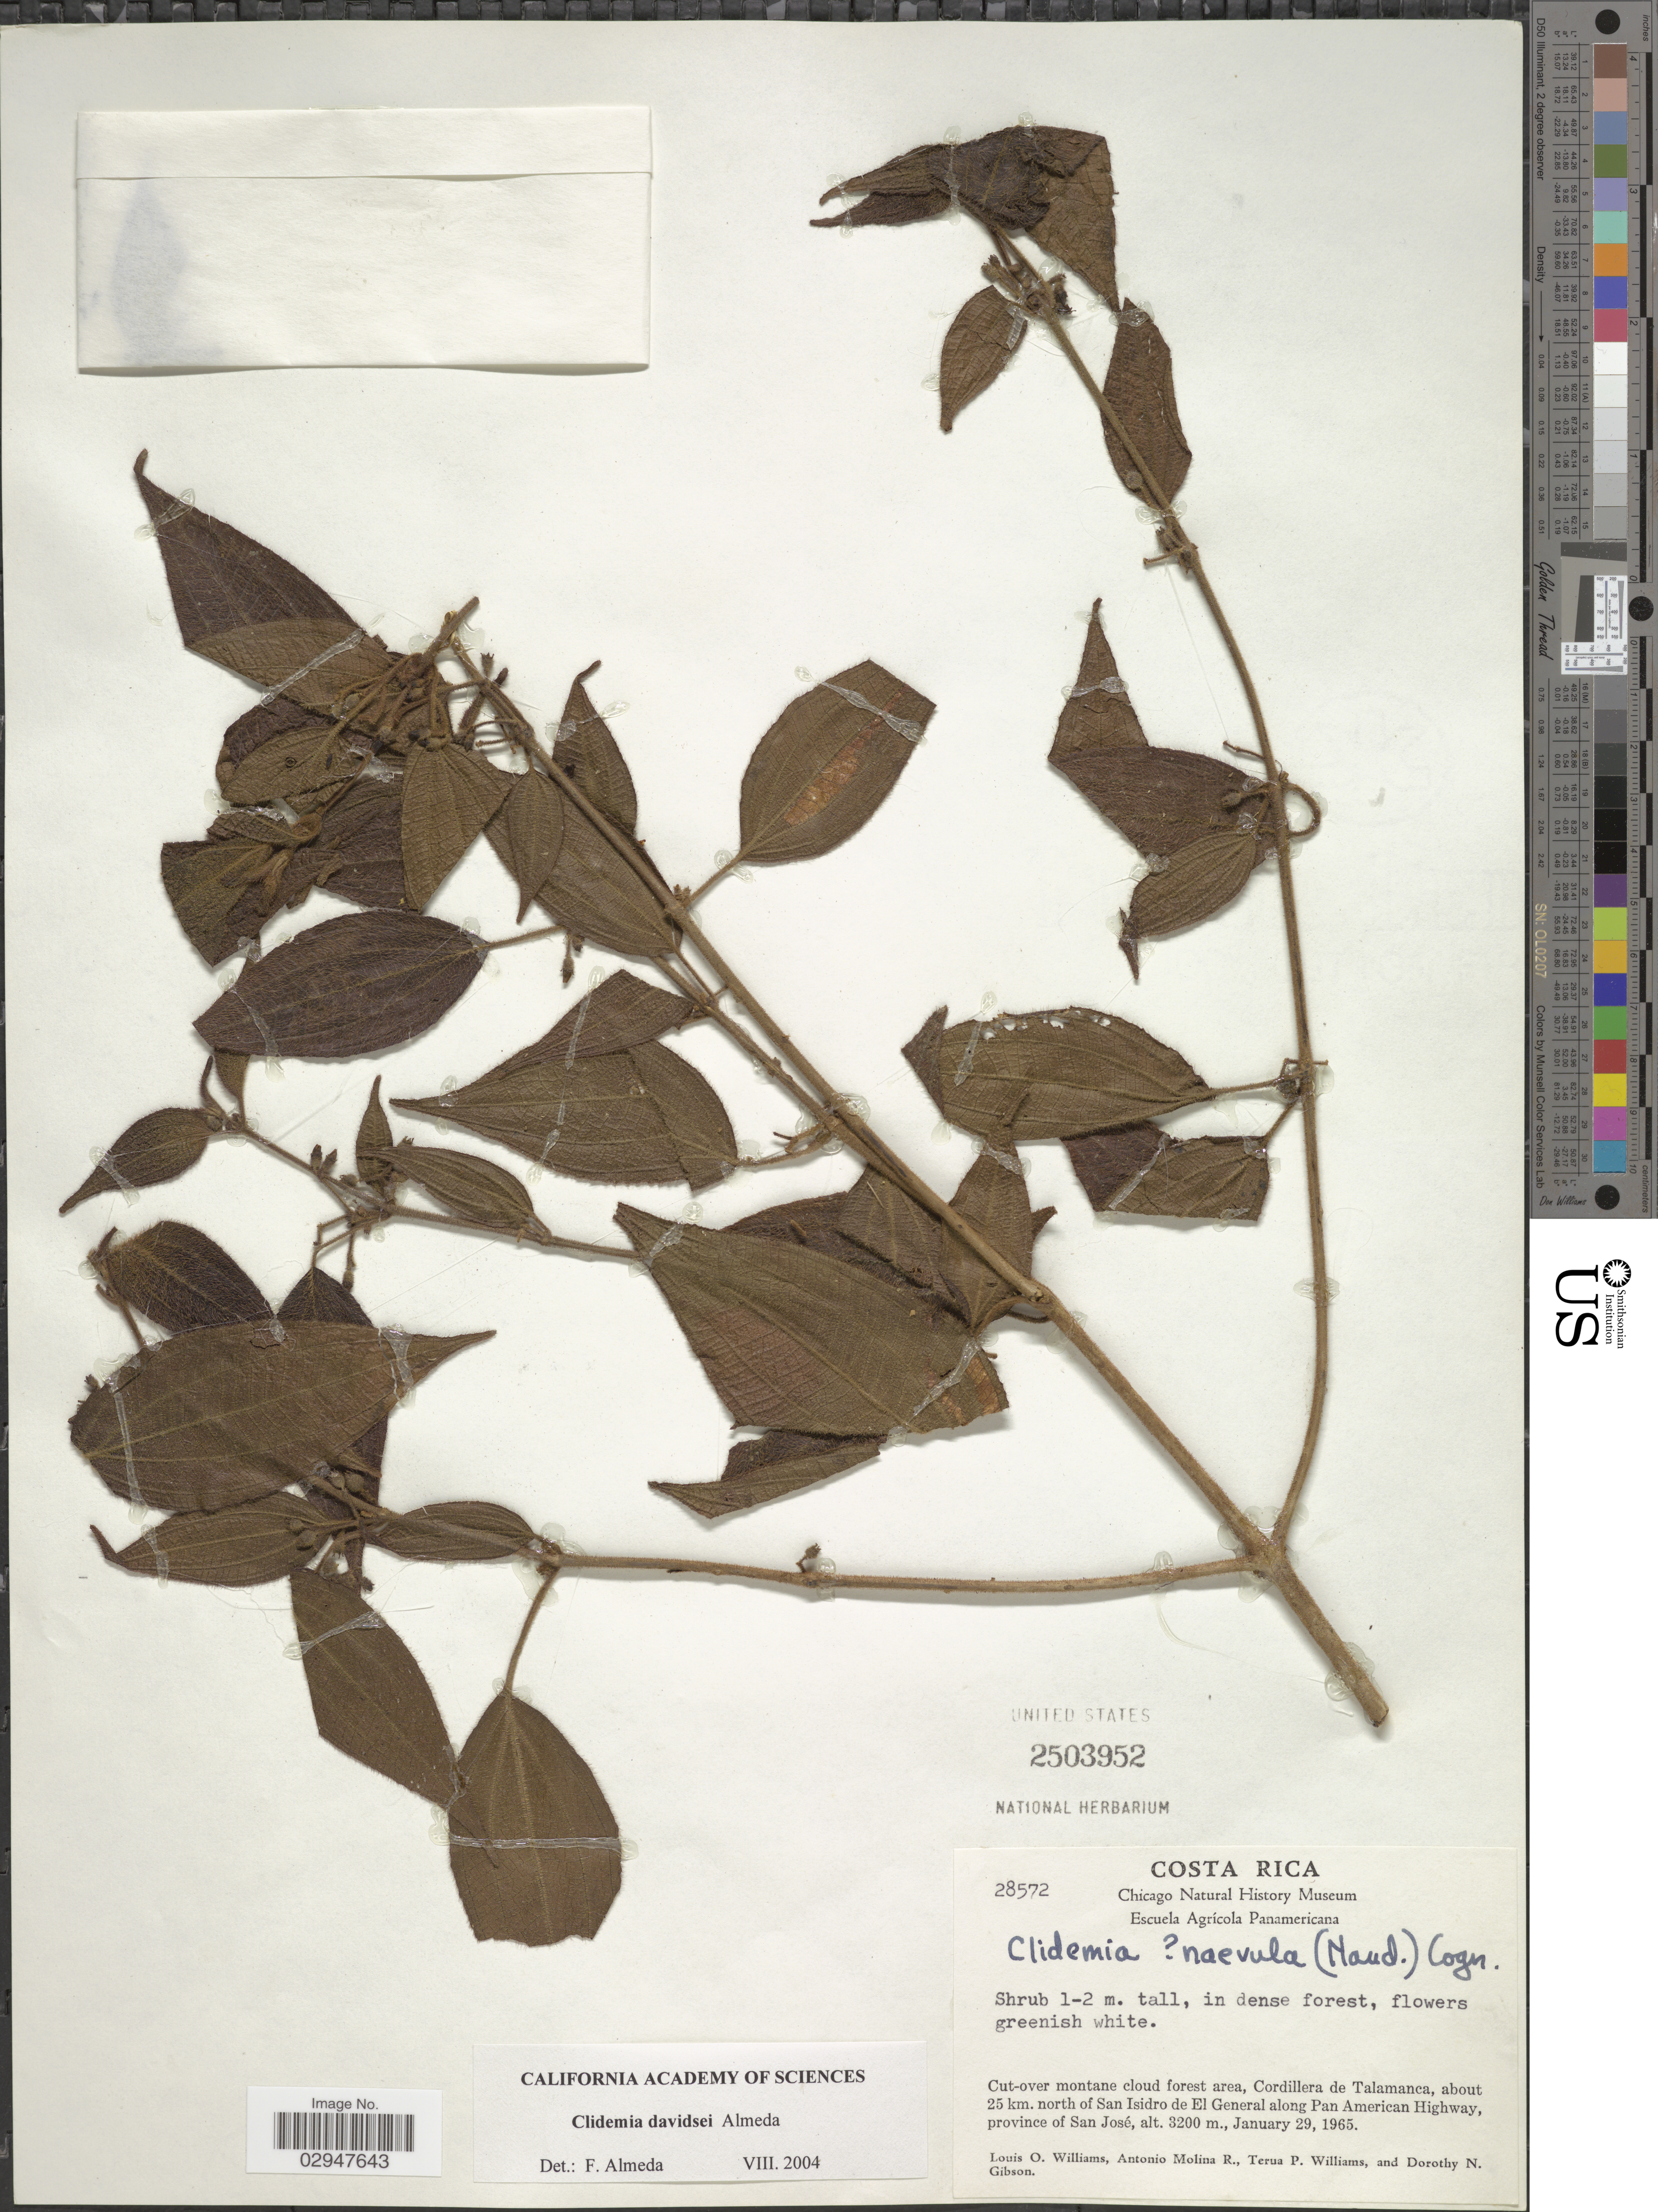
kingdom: Plantae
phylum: Tracheophyta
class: Magnoliopsida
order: Myrtales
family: Melastomataceae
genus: Clidemia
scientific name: Clidemia davidsei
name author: Almeda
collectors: L. O. Williams, A. Molina R., T. Williams & D. N. Gibson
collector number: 28572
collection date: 1965-01-29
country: Costa Rica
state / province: San José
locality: Cut-ver montane cloud forest area, Cordillera de Talamanca, about 25 km. north of San Isidro de El General along Pan American Highway.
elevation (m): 3200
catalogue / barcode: US 2503952